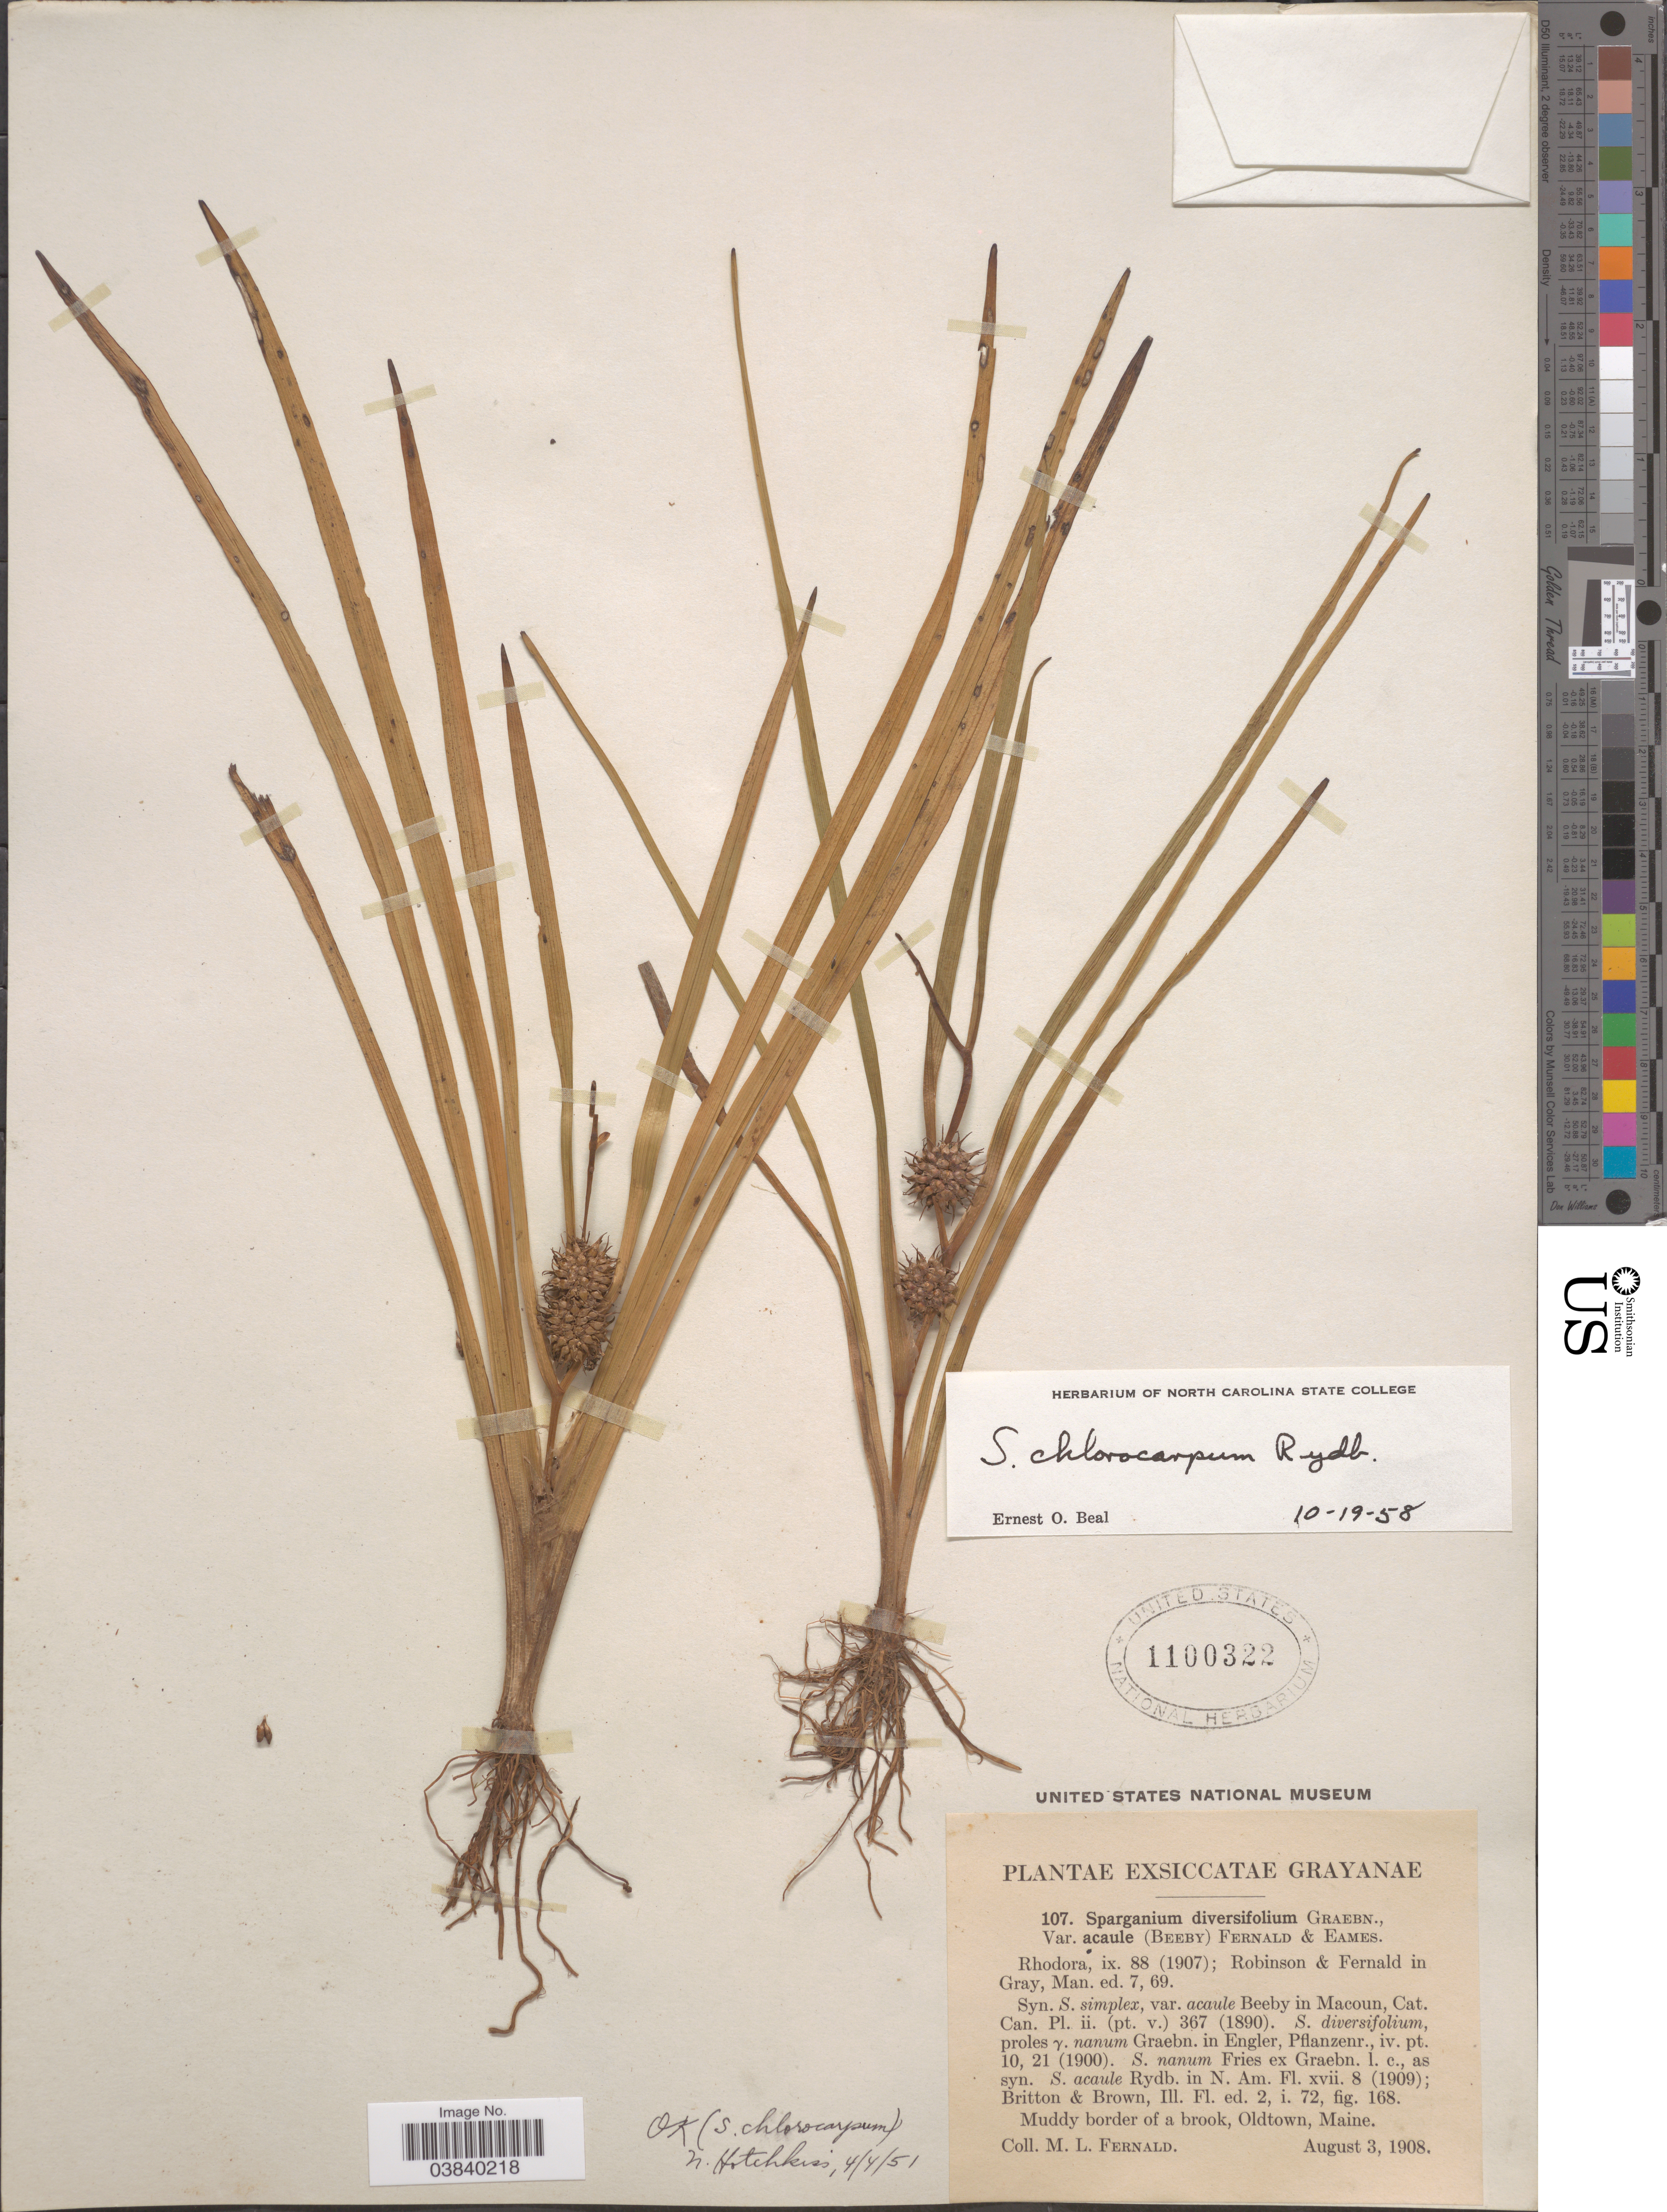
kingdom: Plantae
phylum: Tracheophyta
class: Liliopsida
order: Poales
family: Typhaceae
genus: Sparganium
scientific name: Sparganium chlorocarpum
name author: Rydb.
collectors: M. L. Fernald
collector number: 107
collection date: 1908-08-03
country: United States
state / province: Maine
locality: Oldtown.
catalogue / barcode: US 1100322